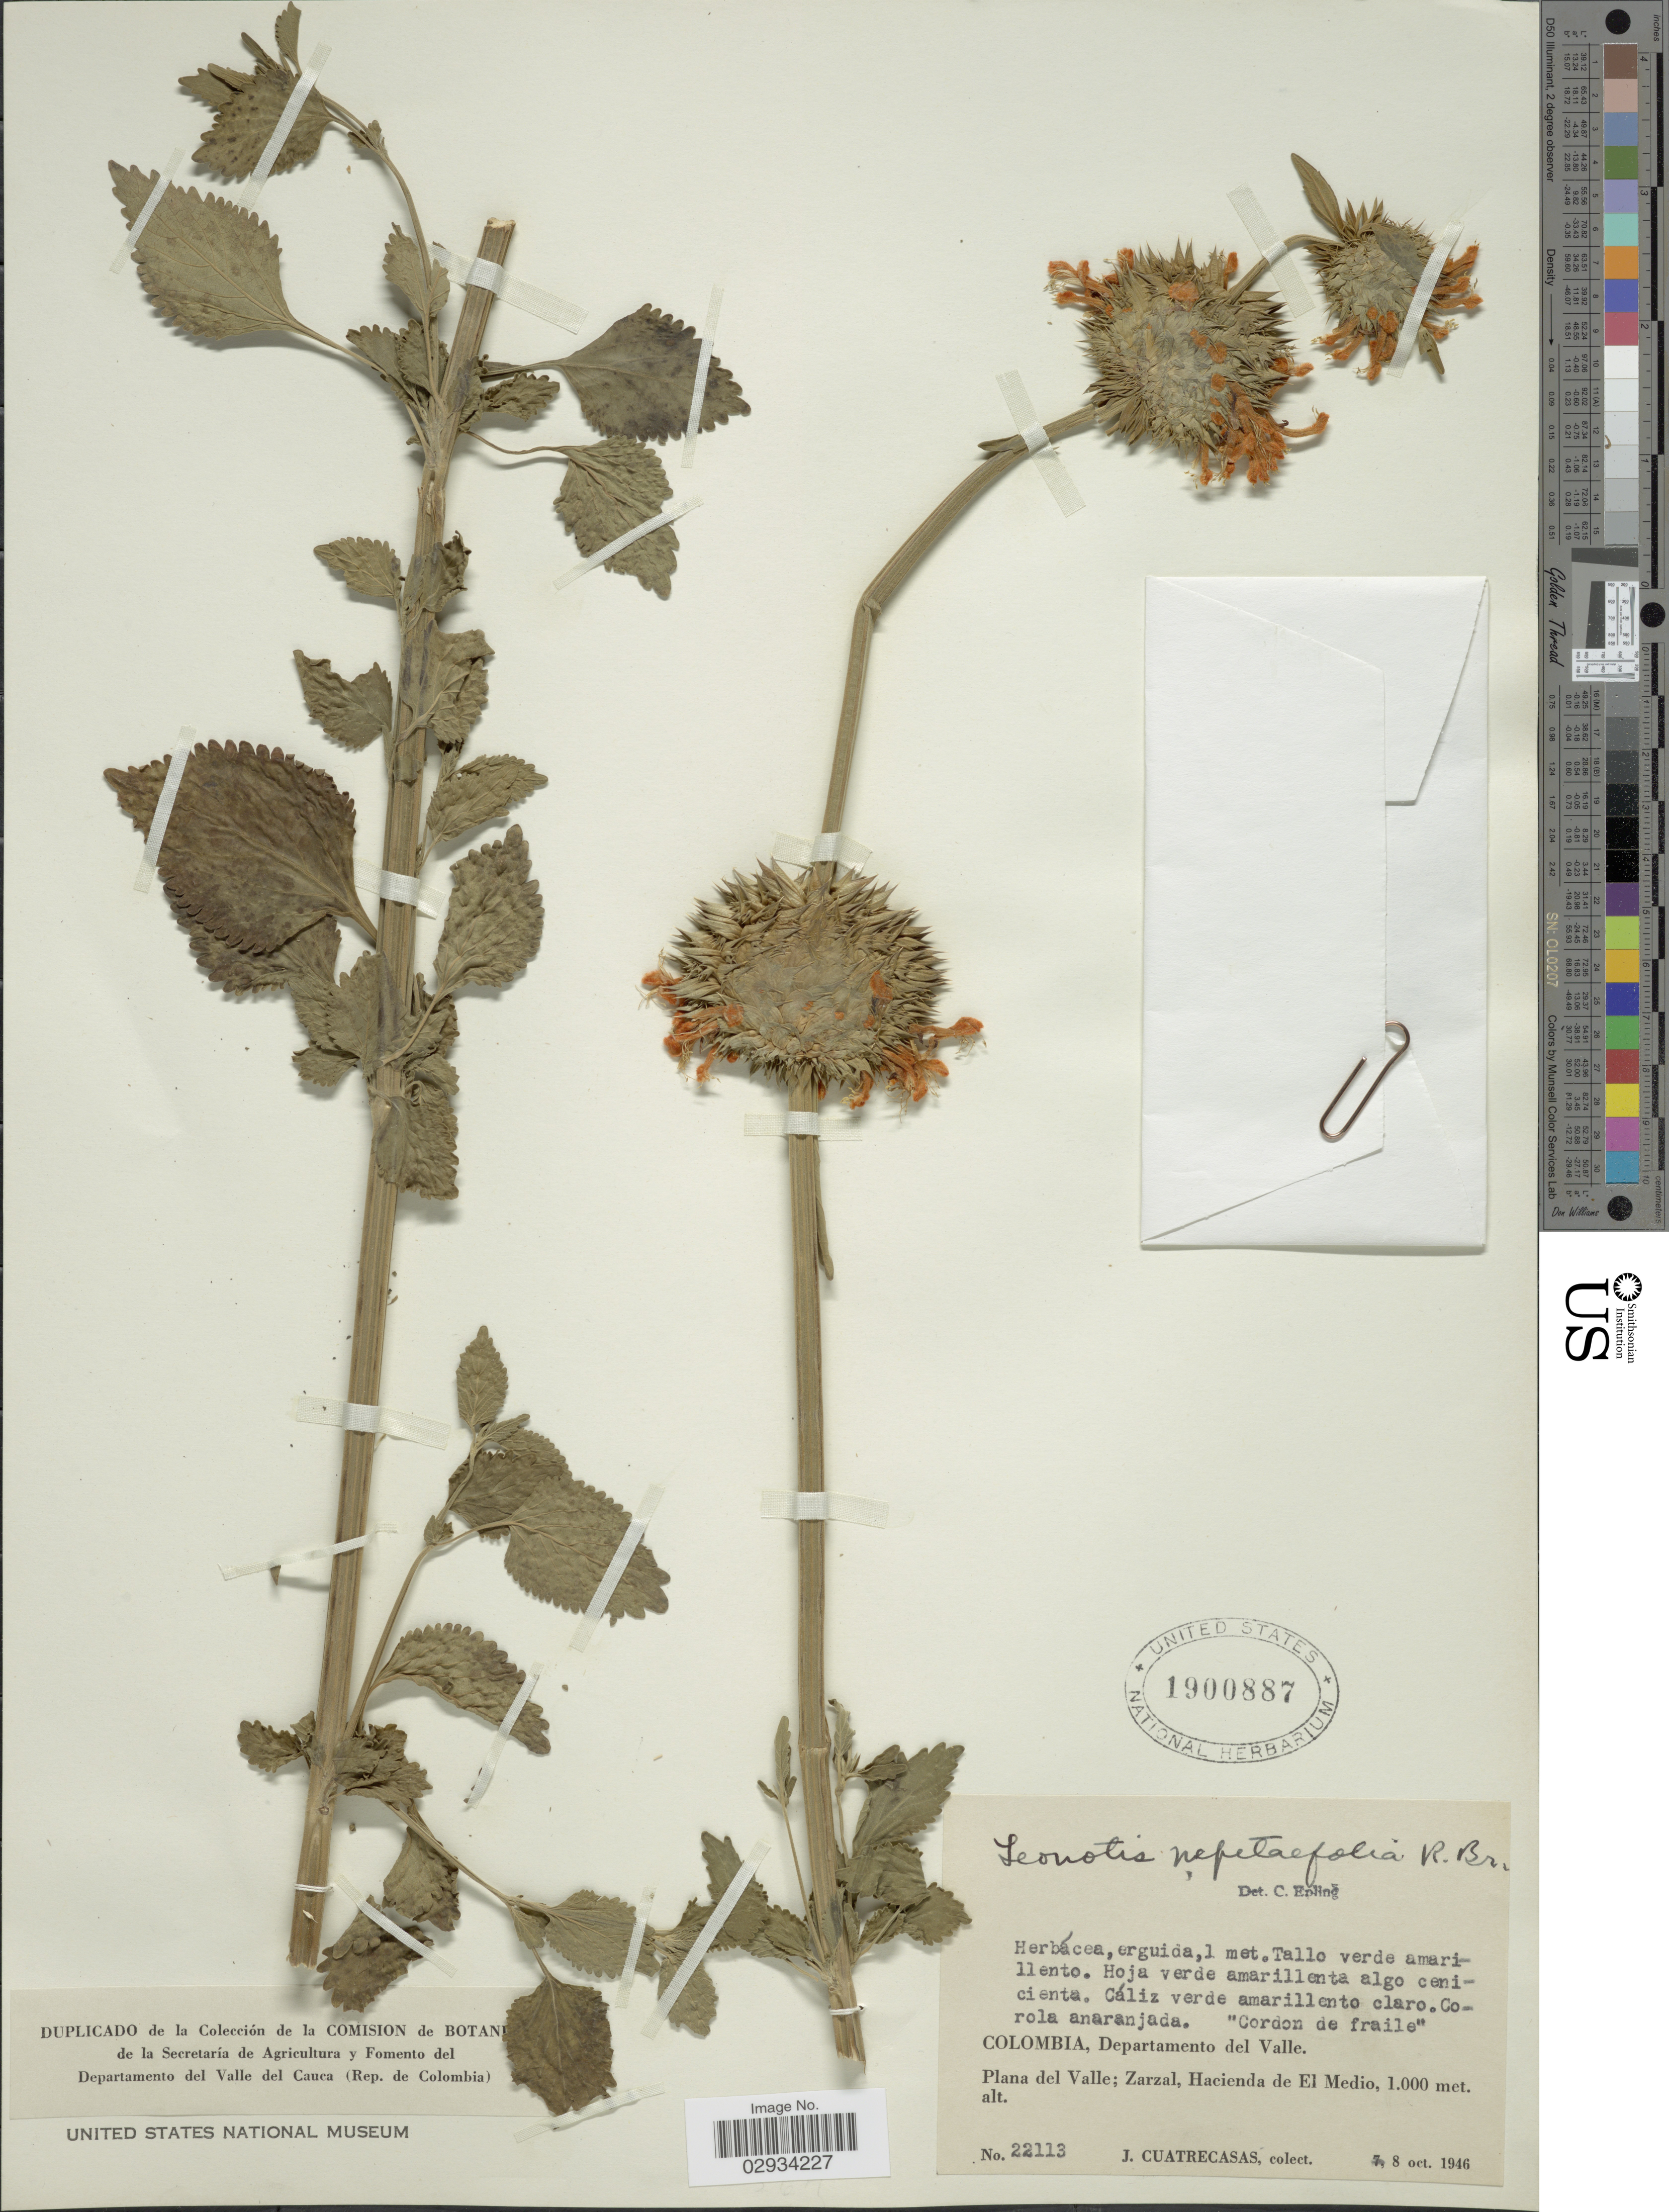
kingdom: Plantae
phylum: Tracheophyta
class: Magnoliopsida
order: Lamiales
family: Lamiaceae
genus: Leonotis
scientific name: Leonotis nepetifolia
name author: (L.) R. Br.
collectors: J. Cuatrecasas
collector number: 22113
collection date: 1946-10-08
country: Colombia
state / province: Valle del Cauca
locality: Departamento del Valle. Plana del Valle; Zarzal, Hacienda de El Medio.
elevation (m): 1000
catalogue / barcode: US 1900887